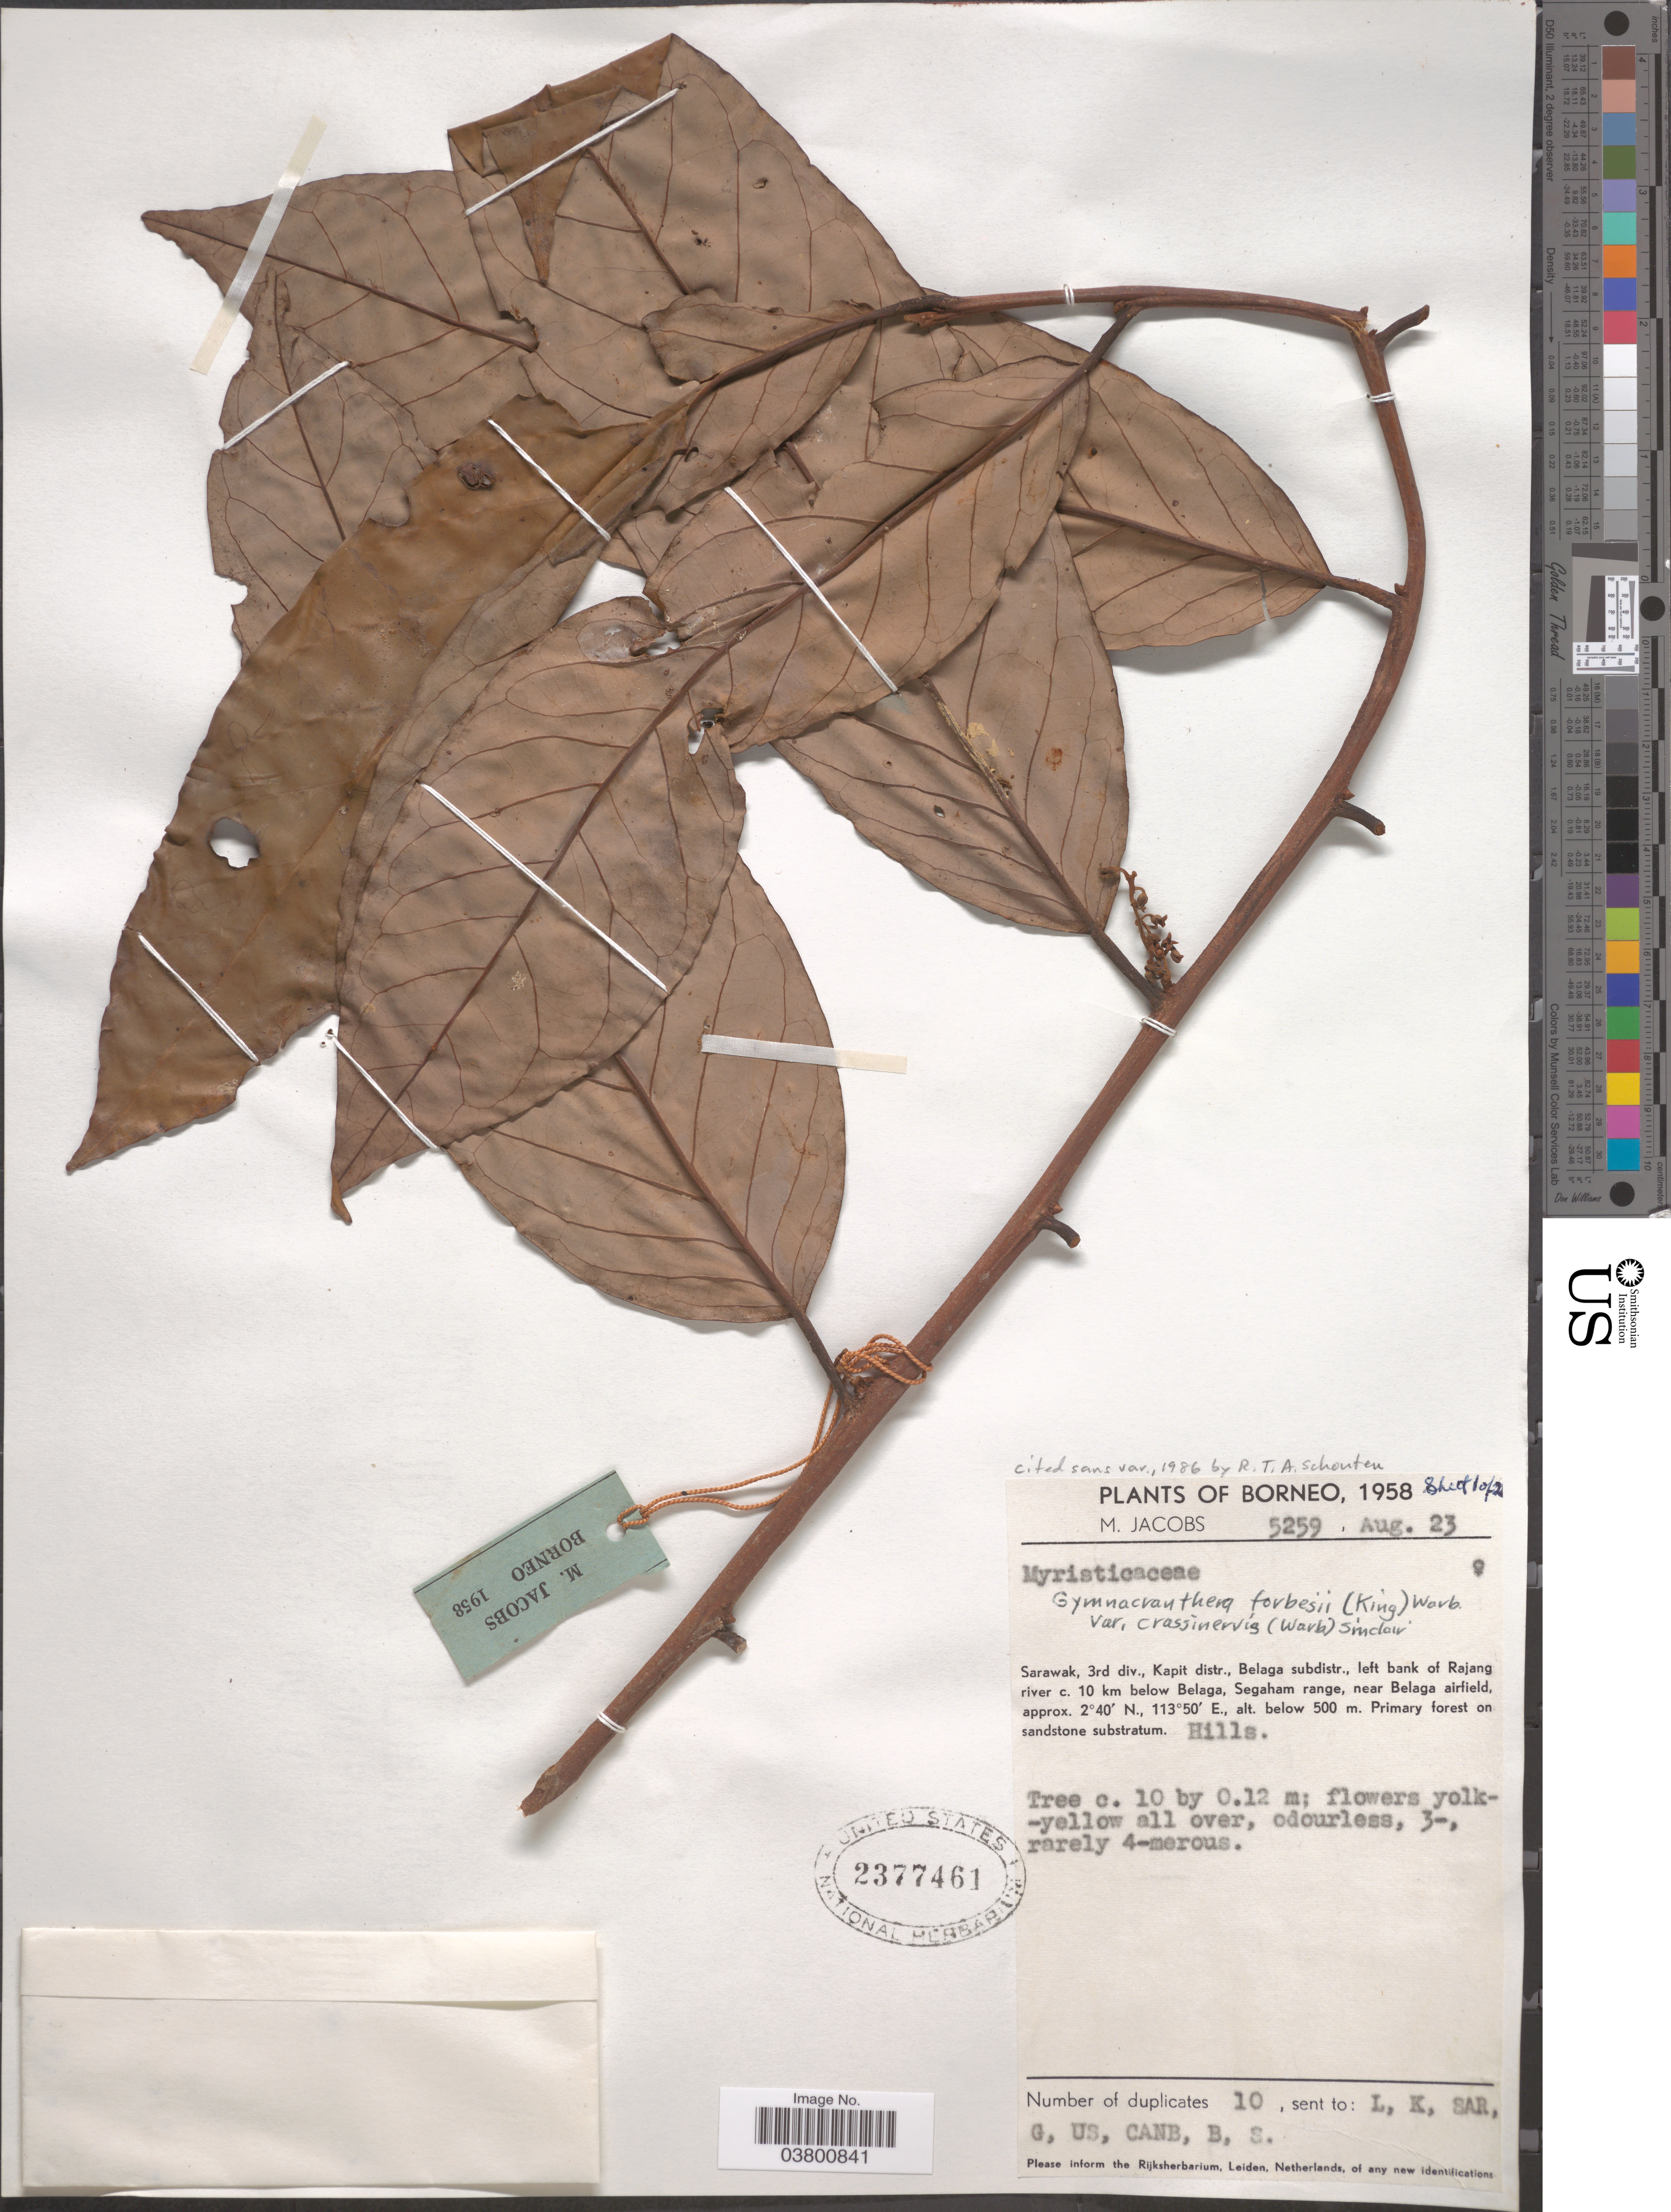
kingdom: Plantae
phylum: Tracheophyta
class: Magnoliopsida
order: Magnoliales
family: Myristicaceae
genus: Gymnacranthera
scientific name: Gymnacranthera forbesii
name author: (R.M. King) Warb.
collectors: M. Jacobs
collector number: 5259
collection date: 1958-08-23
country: Malaysia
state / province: Sarawak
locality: Borneo. 3rd div., Kapit distr., Belaga subdistr., left bank of Rajang river c. 10 km below Belaga, Segaham range, near Belaga airfield.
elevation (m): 500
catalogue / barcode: US 2377461